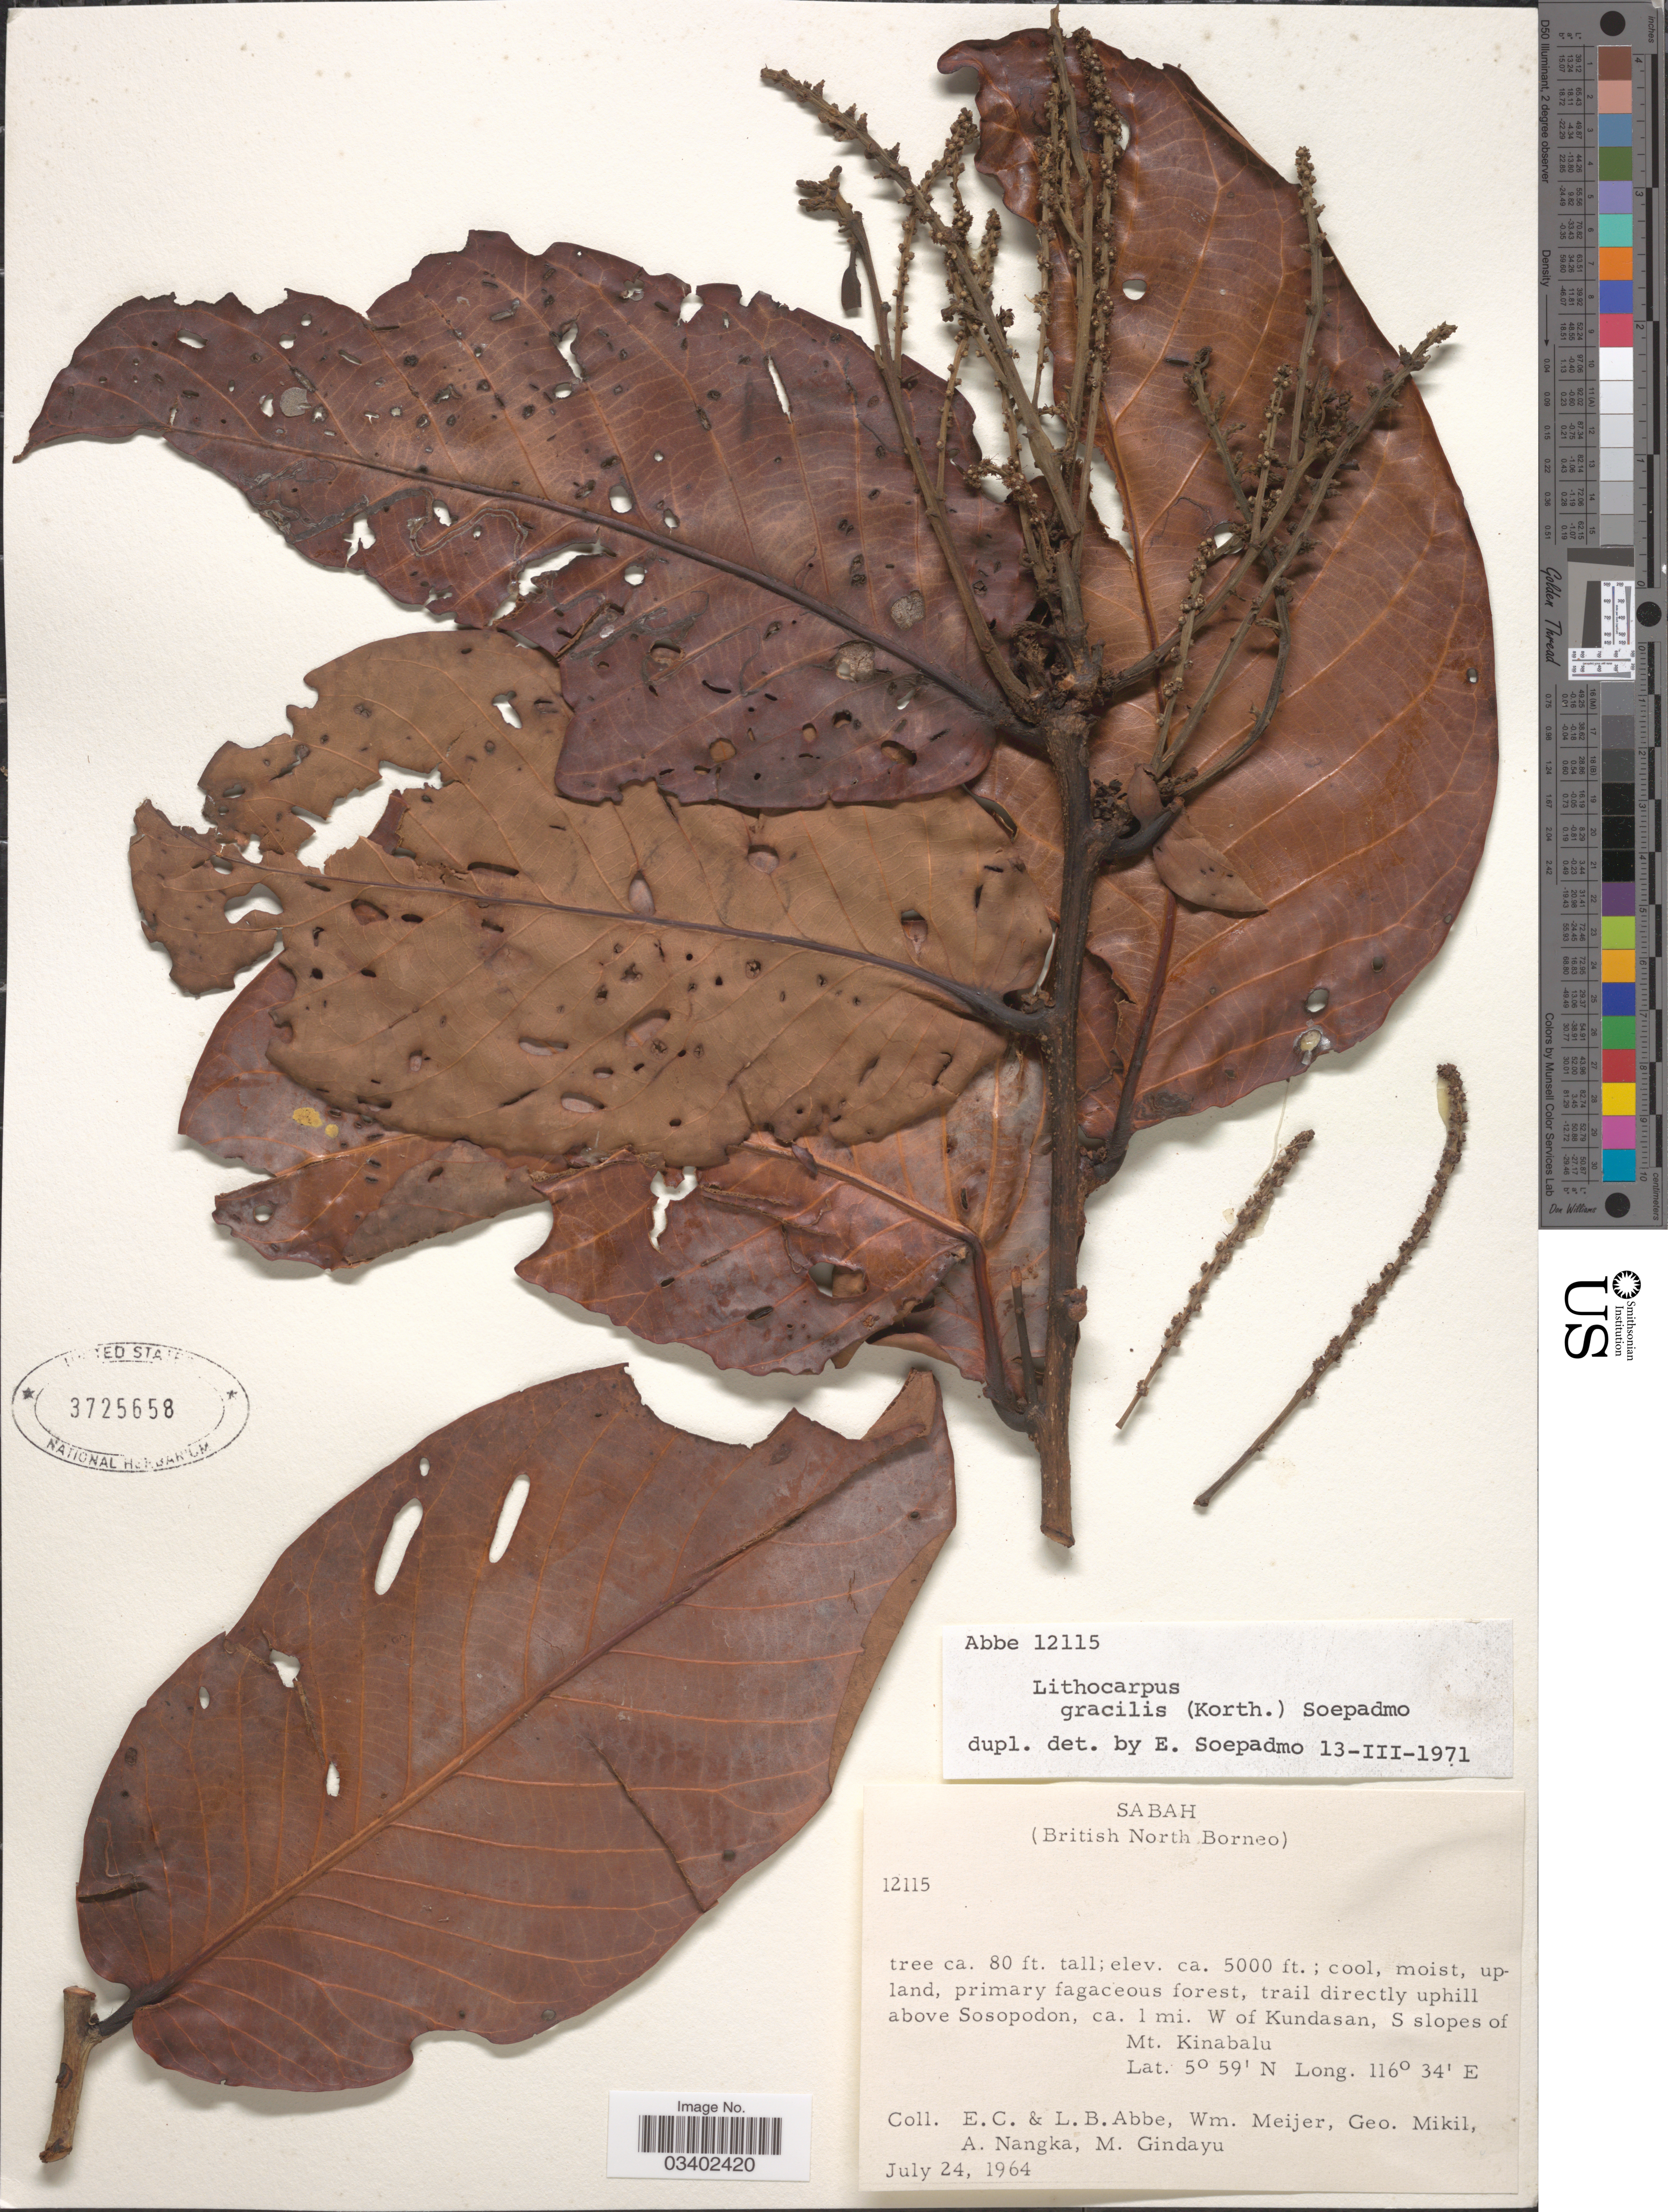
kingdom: Plantae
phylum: Tracheophyta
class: Magnoliopsida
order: Fagales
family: Fagaceae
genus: Lithocarpus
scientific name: Lithocarpus gracilis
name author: (Korth.) Soepadmo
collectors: E. C. Abbe, L. B. Abbe, W. Meijer, G. Mikil & et al.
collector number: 12115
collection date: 1964-07-24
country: Malaysia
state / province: Sabah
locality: British North Borneo, trail directly uphill above Sosopodon, ca. 1 mi. W of Kundasan, S slopes of Mt. Kinabalu.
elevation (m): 1524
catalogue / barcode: US 3725658